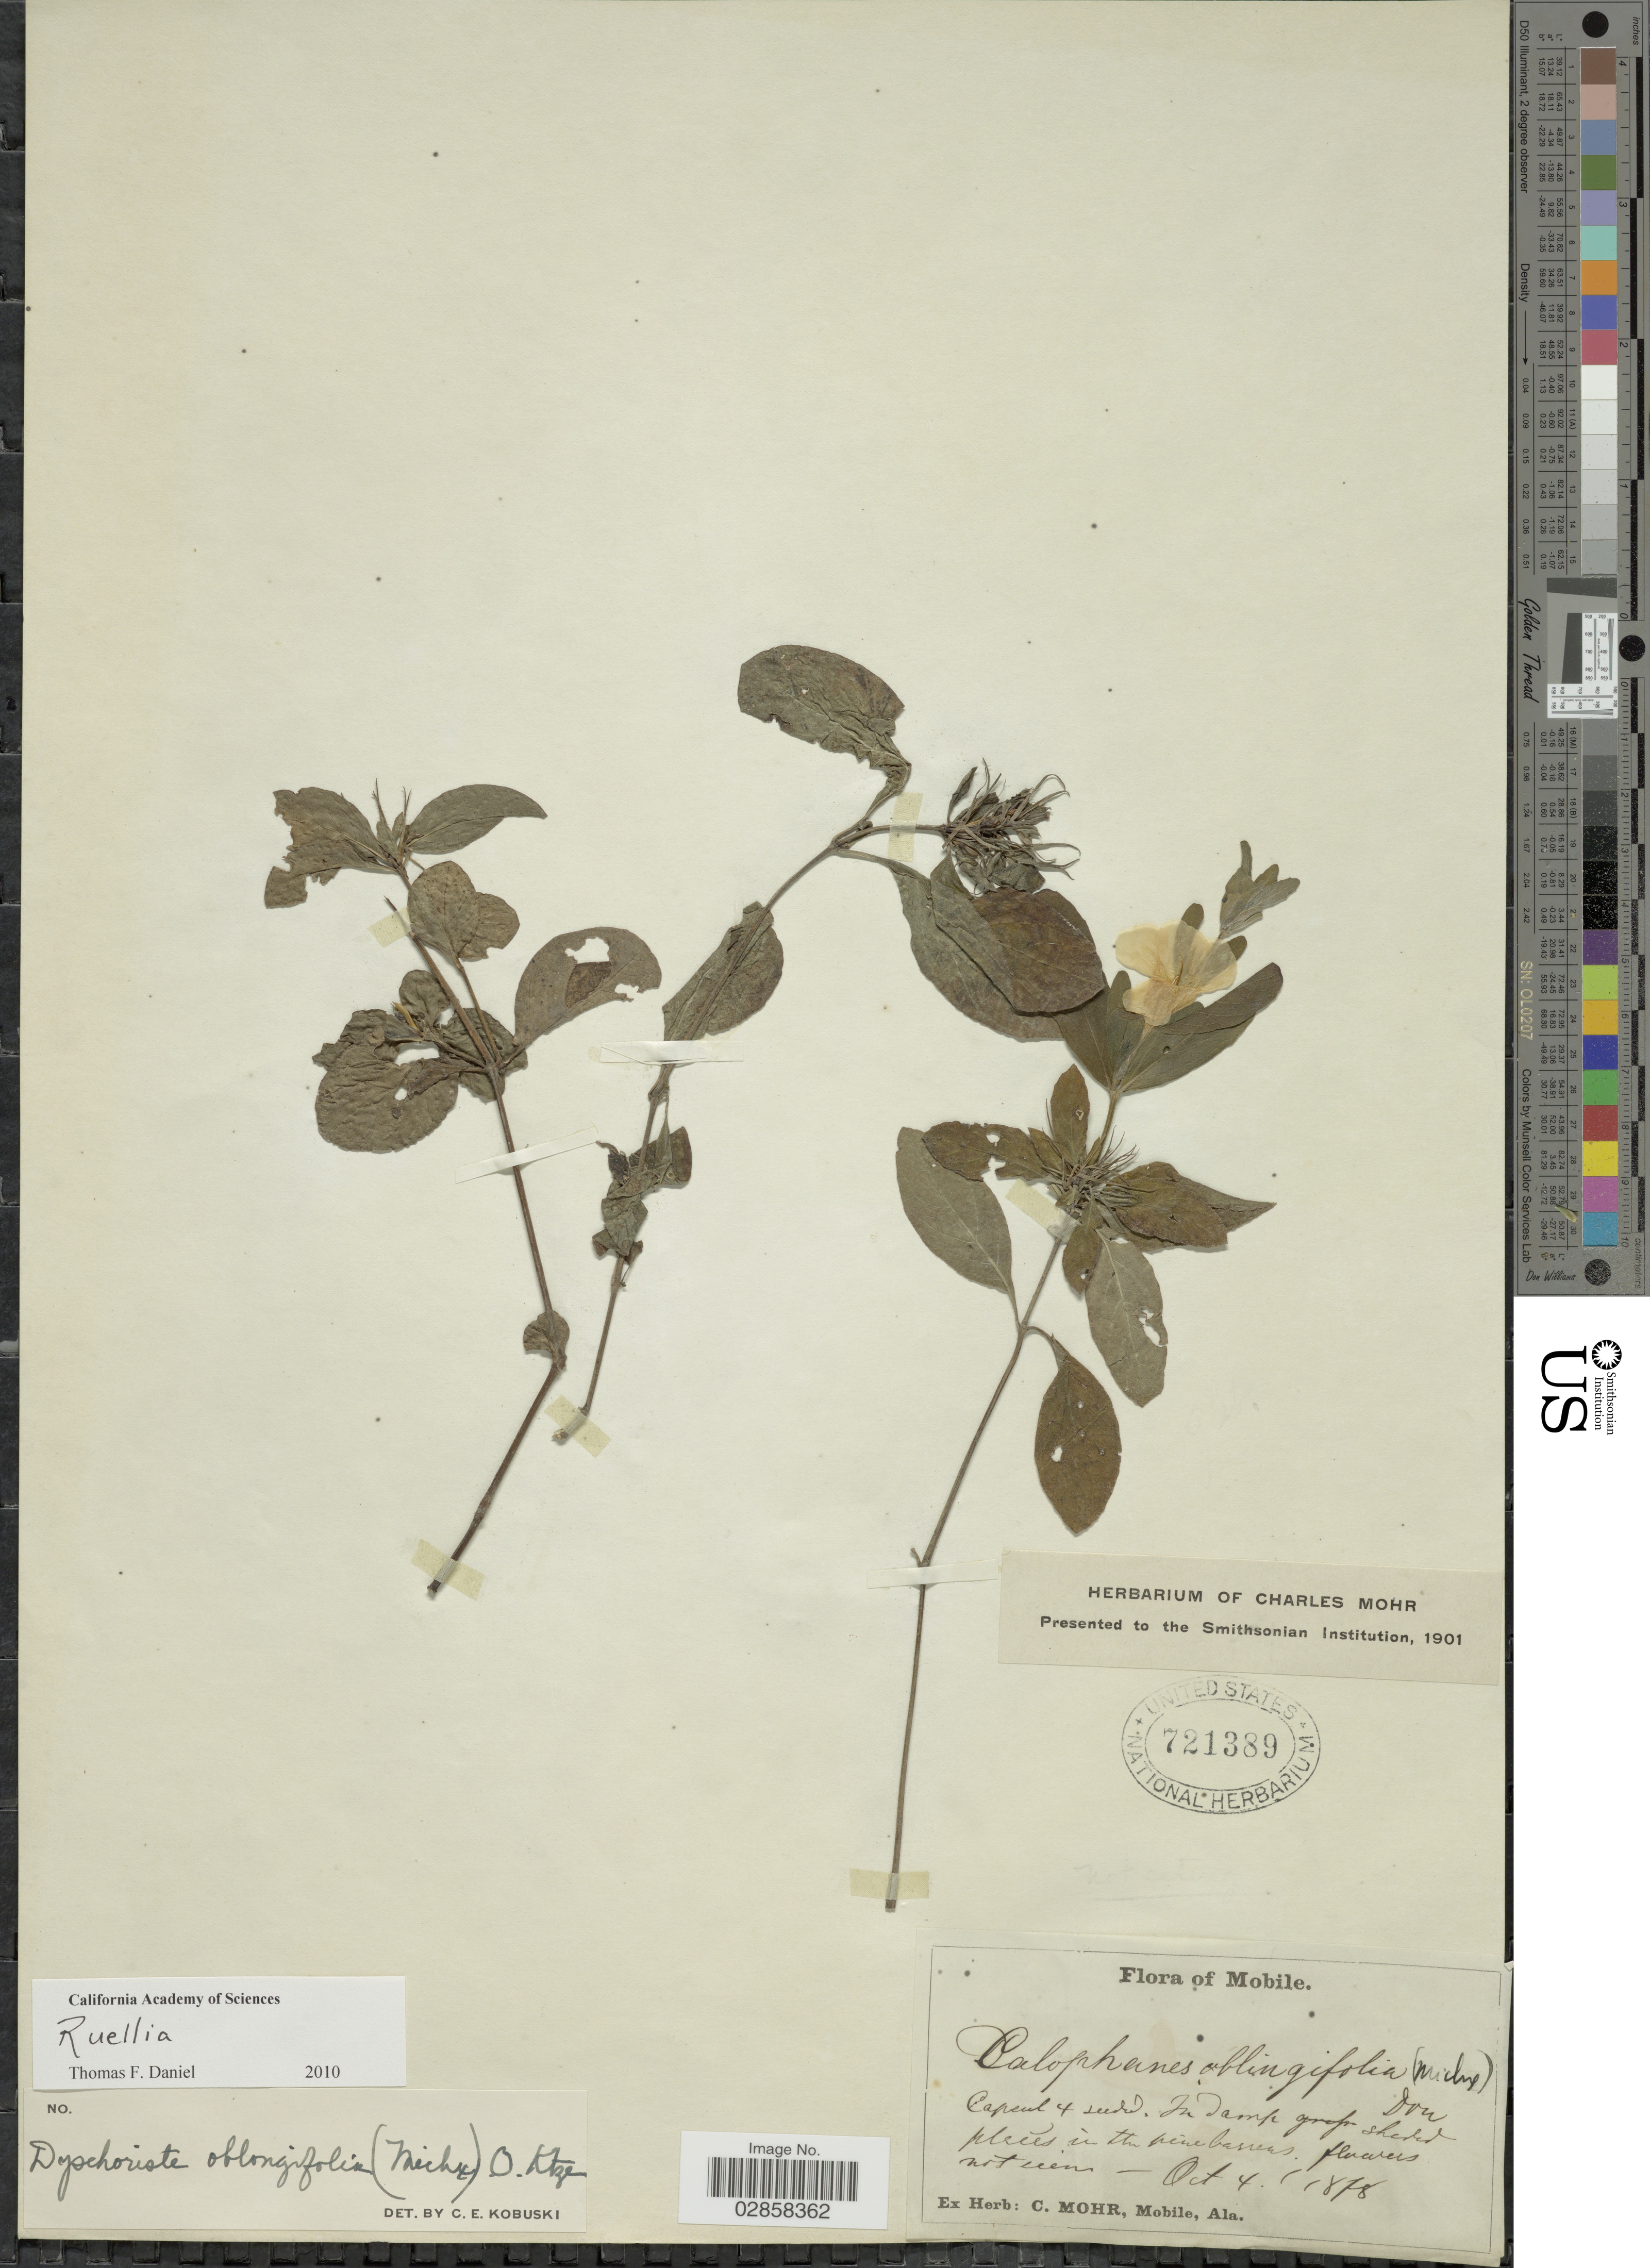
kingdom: Plantae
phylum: Tracheophyta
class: Magnoliopsida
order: Lamiales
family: Acanthaceae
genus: Ruellia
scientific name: Ruellia sp.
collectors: C. T. Mohr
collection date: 1878-10-04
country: United States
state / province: Alabama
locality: Mobile. In damp shaded places in the pine barrens.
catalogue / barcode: US 721389